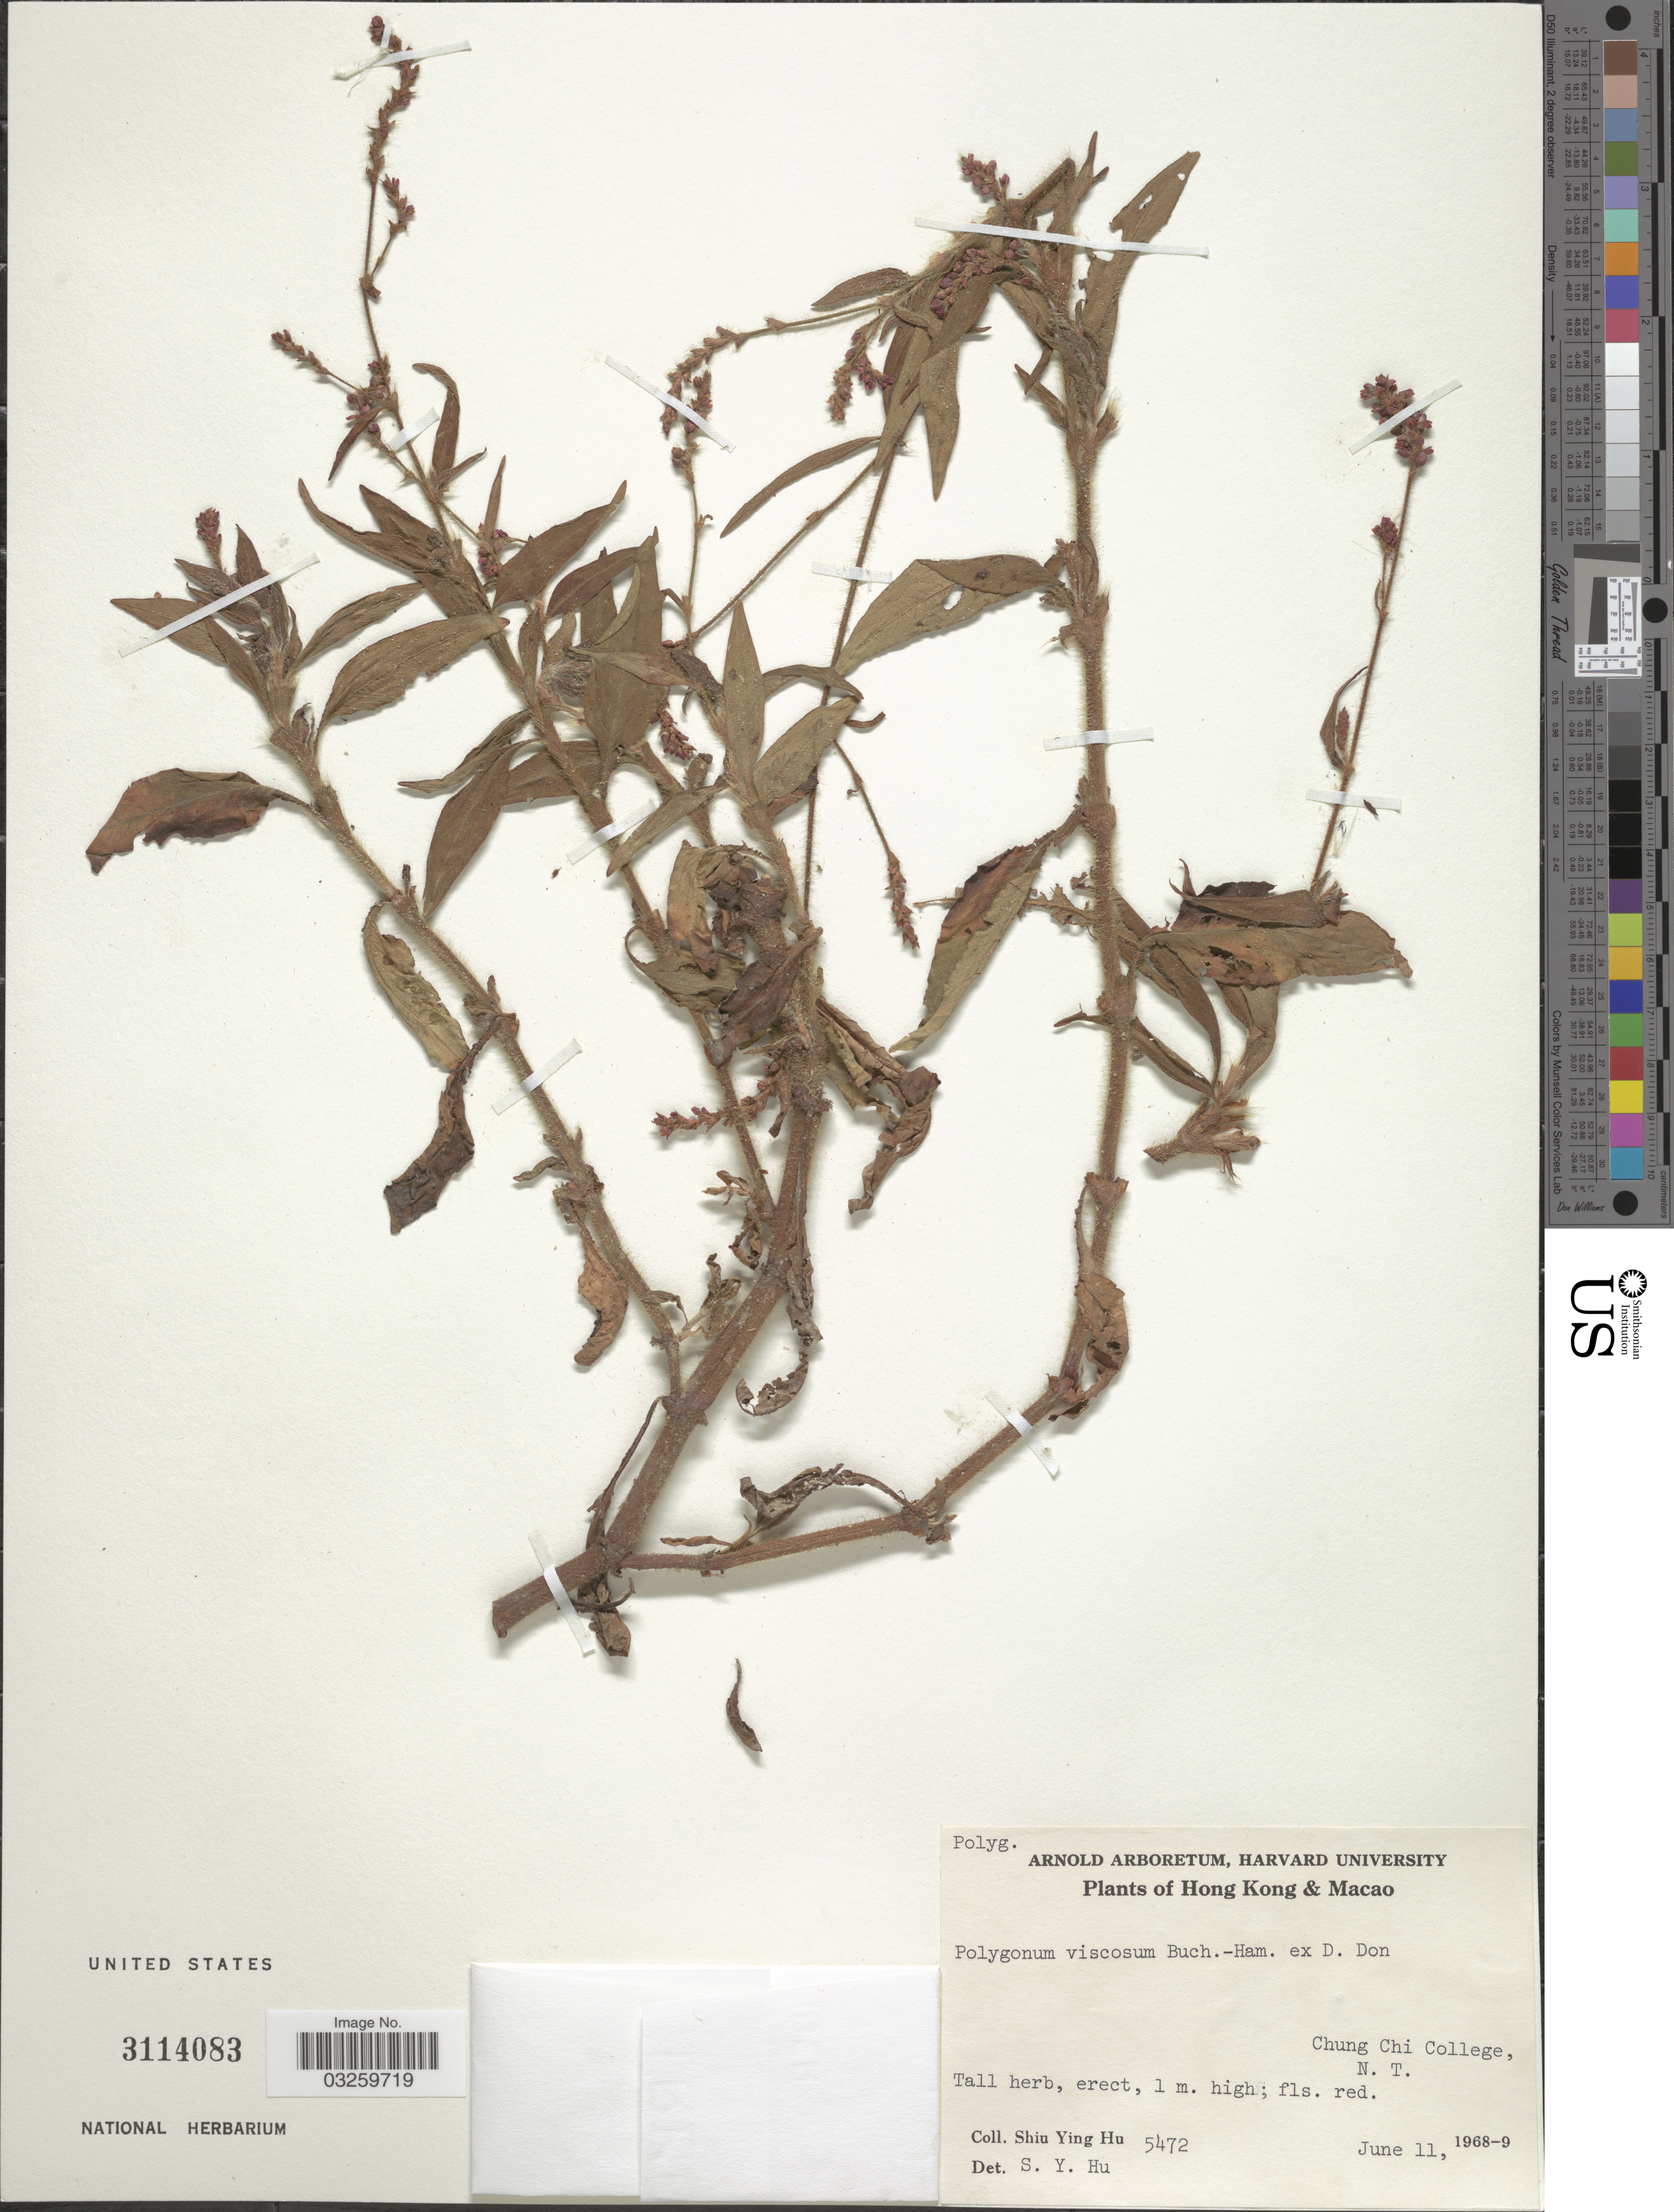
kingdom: Plantae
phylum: Tracheophyta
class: Magnoliopsida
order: Caryophyllales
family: Polygonaceae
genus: Polygonum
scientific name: Polygonum viscosum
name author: Buch.-Ham. ex D. Don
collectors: S. Y. Hu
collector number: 5472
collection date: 1968-06-11/1969-06-11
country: China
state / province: Hong Kong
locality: Hong Kong & Macao. Chung Chi College, N.T.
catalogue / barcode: US 3114083